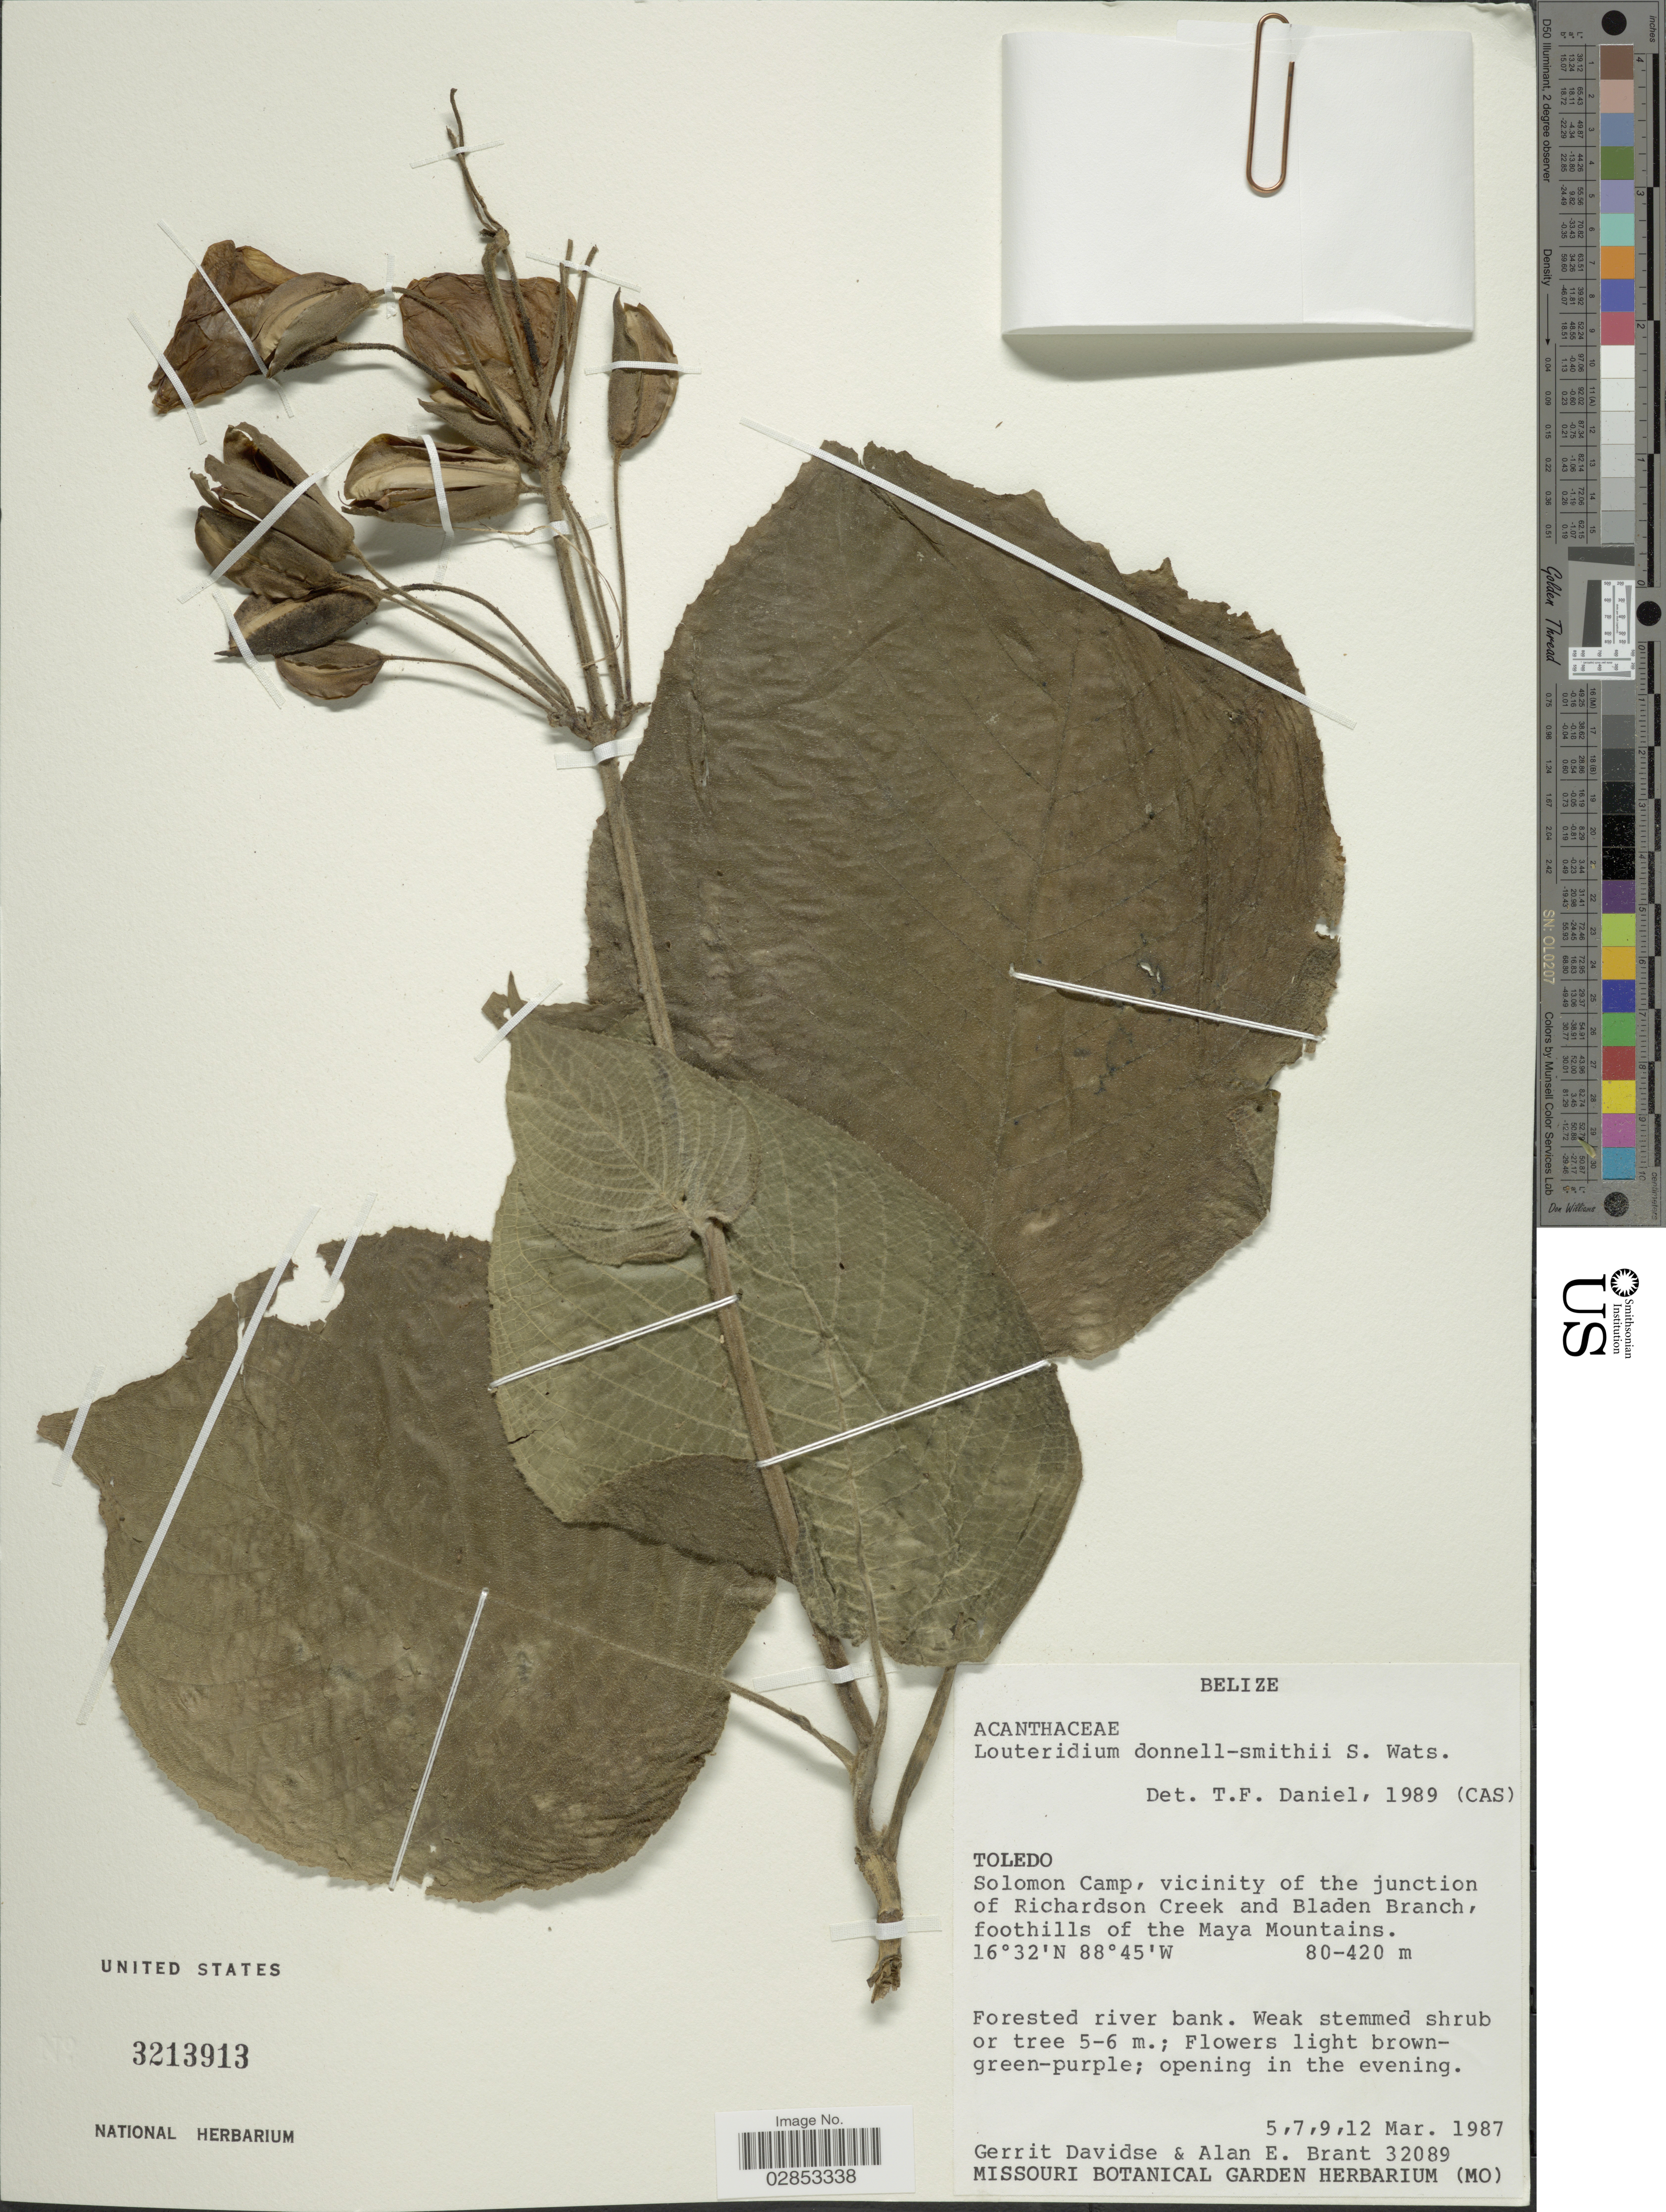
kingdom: Plantae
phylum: Tracheophyta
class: Magnoliopsida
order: Lamiales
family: Acanthaceae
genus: Louteridium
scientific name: Louteridium donnell-smithii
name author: S. Watson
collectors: G. Davidse & A. Brant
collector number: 32089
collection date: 1987-03-05/1987-03-12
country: Belize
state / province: Toledo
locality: Solomon Camp, vicinity of the junction of Richardson Creek and Bladen Branch, foothills of the Maya Mountains.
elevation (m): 80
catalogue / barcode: US 3213913